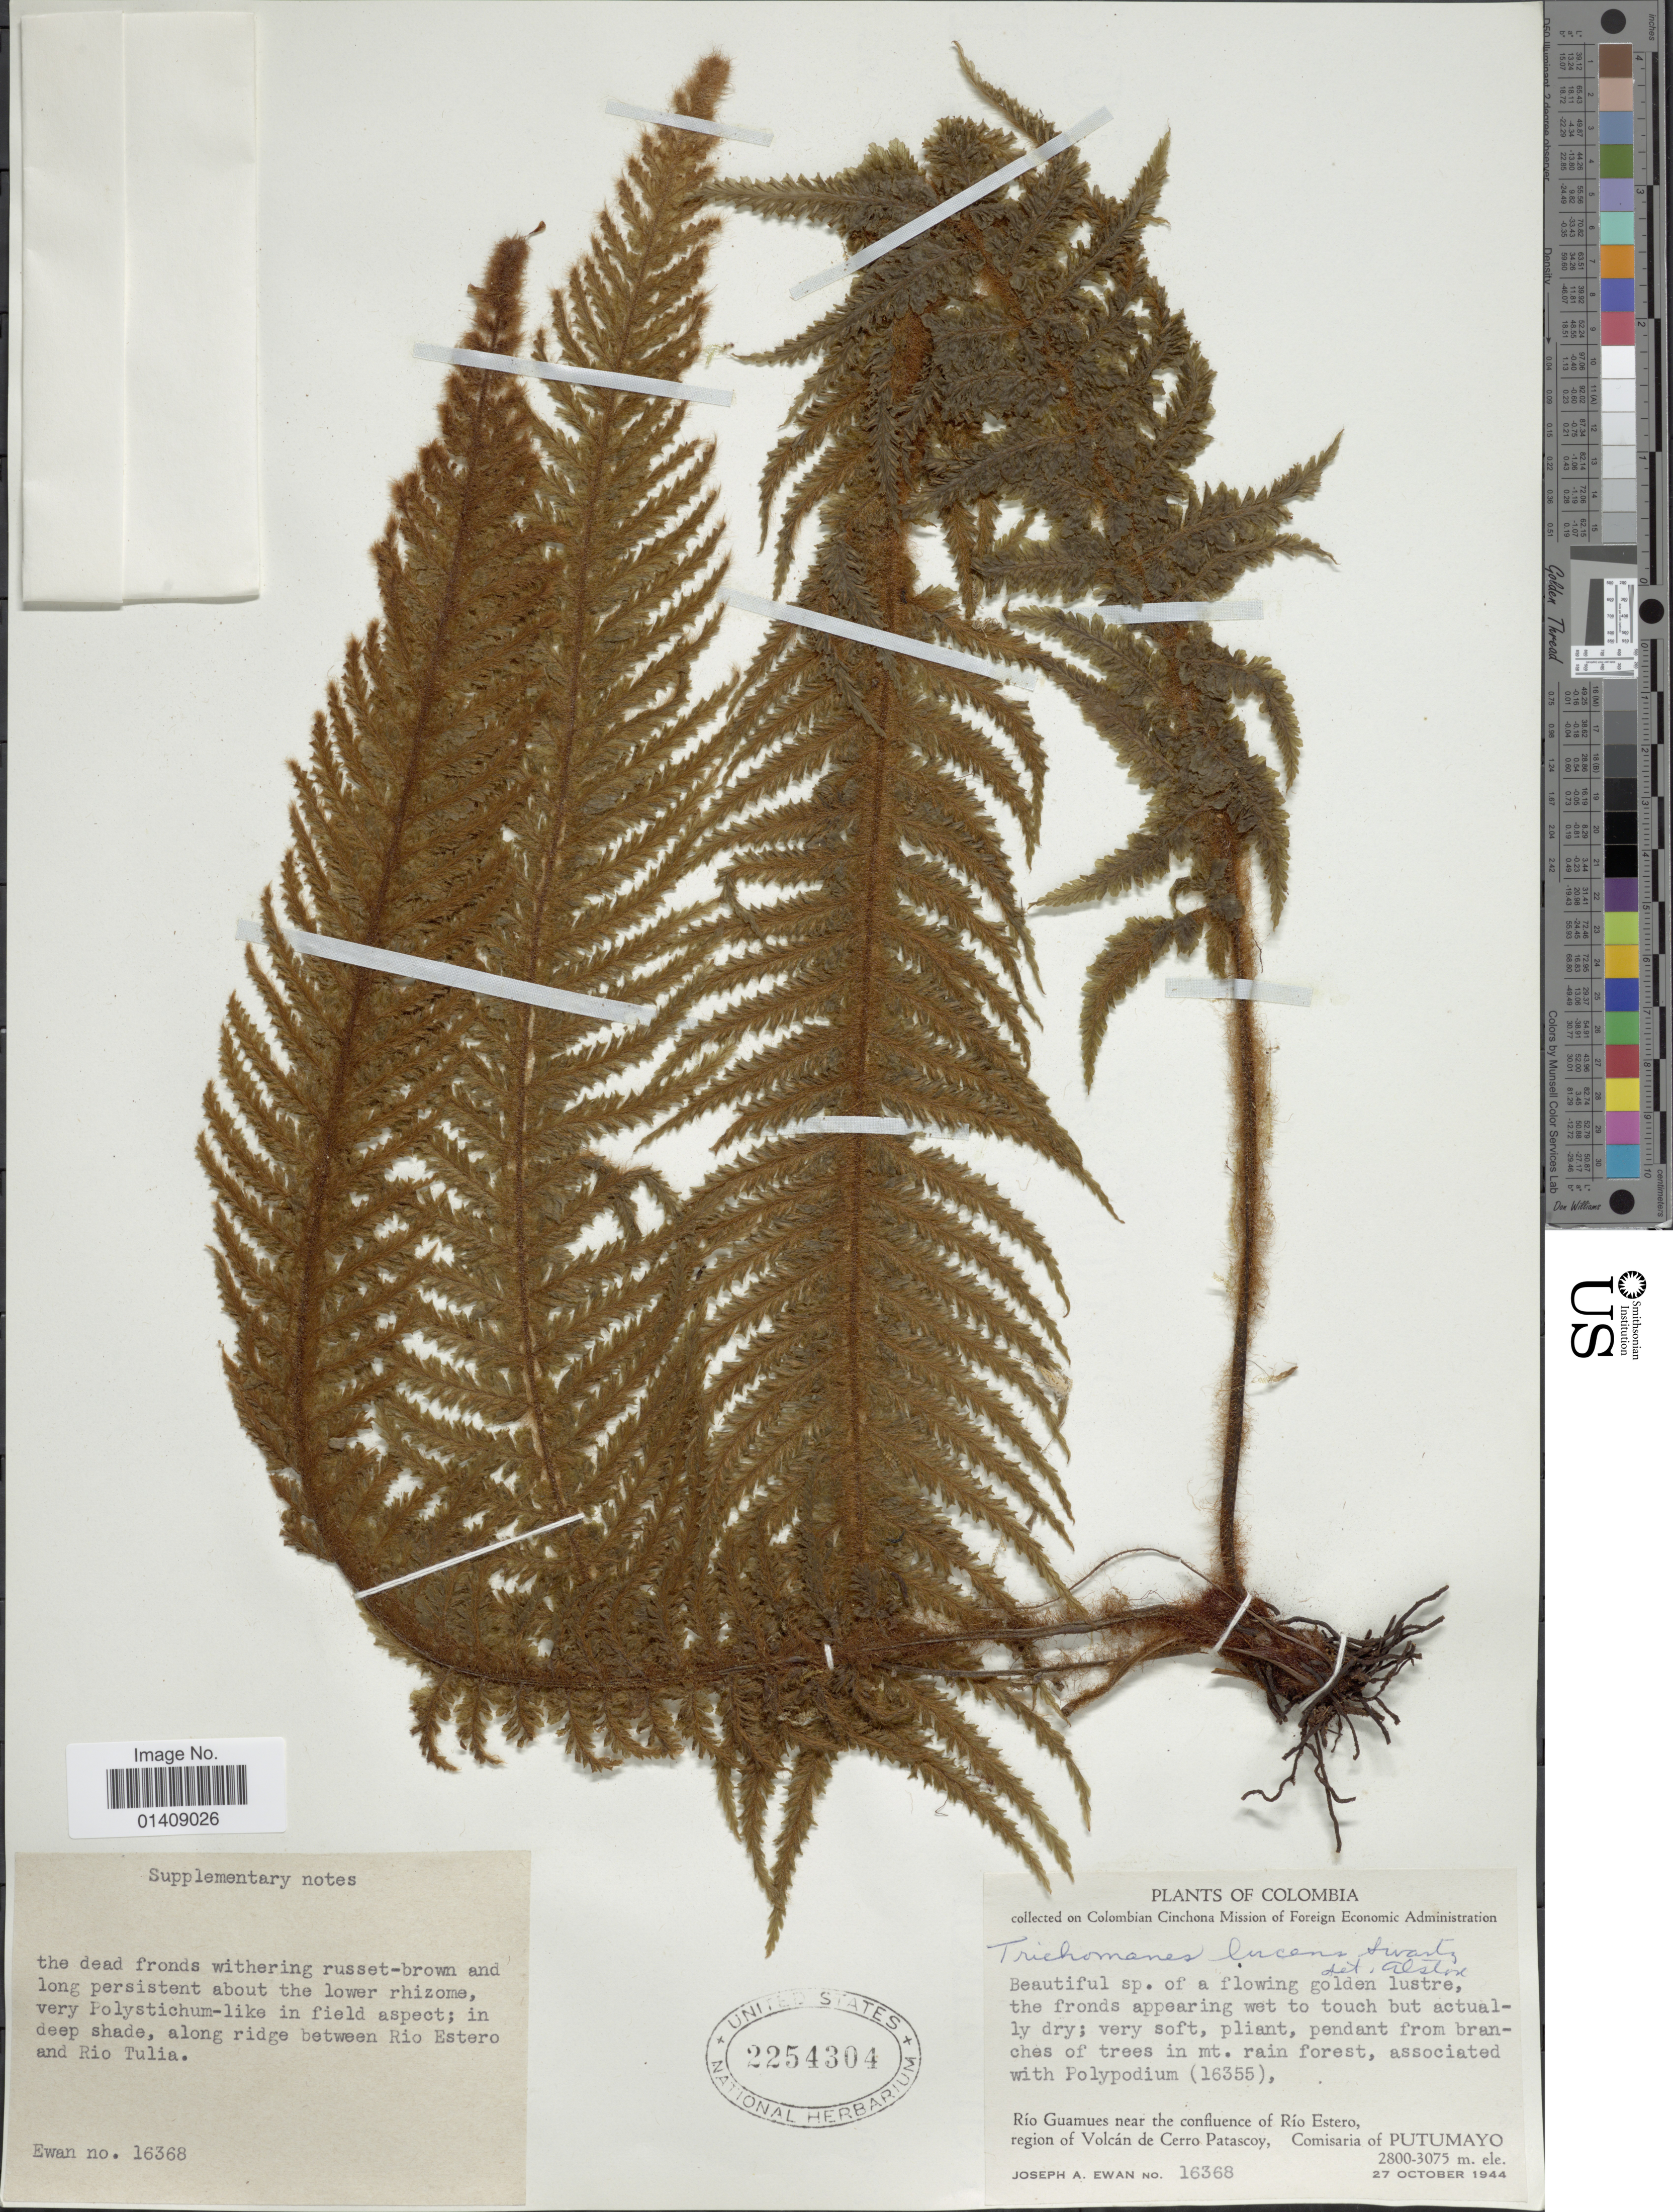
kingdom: Plantae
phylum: Tracheophyta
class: Polypodiopsida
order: Hymenophyllales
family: Hymenophyllaceae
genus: Trichomanes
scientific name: Trichomanes lucens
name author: Sw.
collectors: J. A. Ewan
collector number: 16368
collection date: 1944-10-27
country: Colombia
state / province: Putumayo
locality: Río Guamues near the confluence of Río Estero, region of Volcán de Cerro Patascoy, Comisaria of Putumayo.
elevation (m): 2800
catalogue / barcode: US 2254304